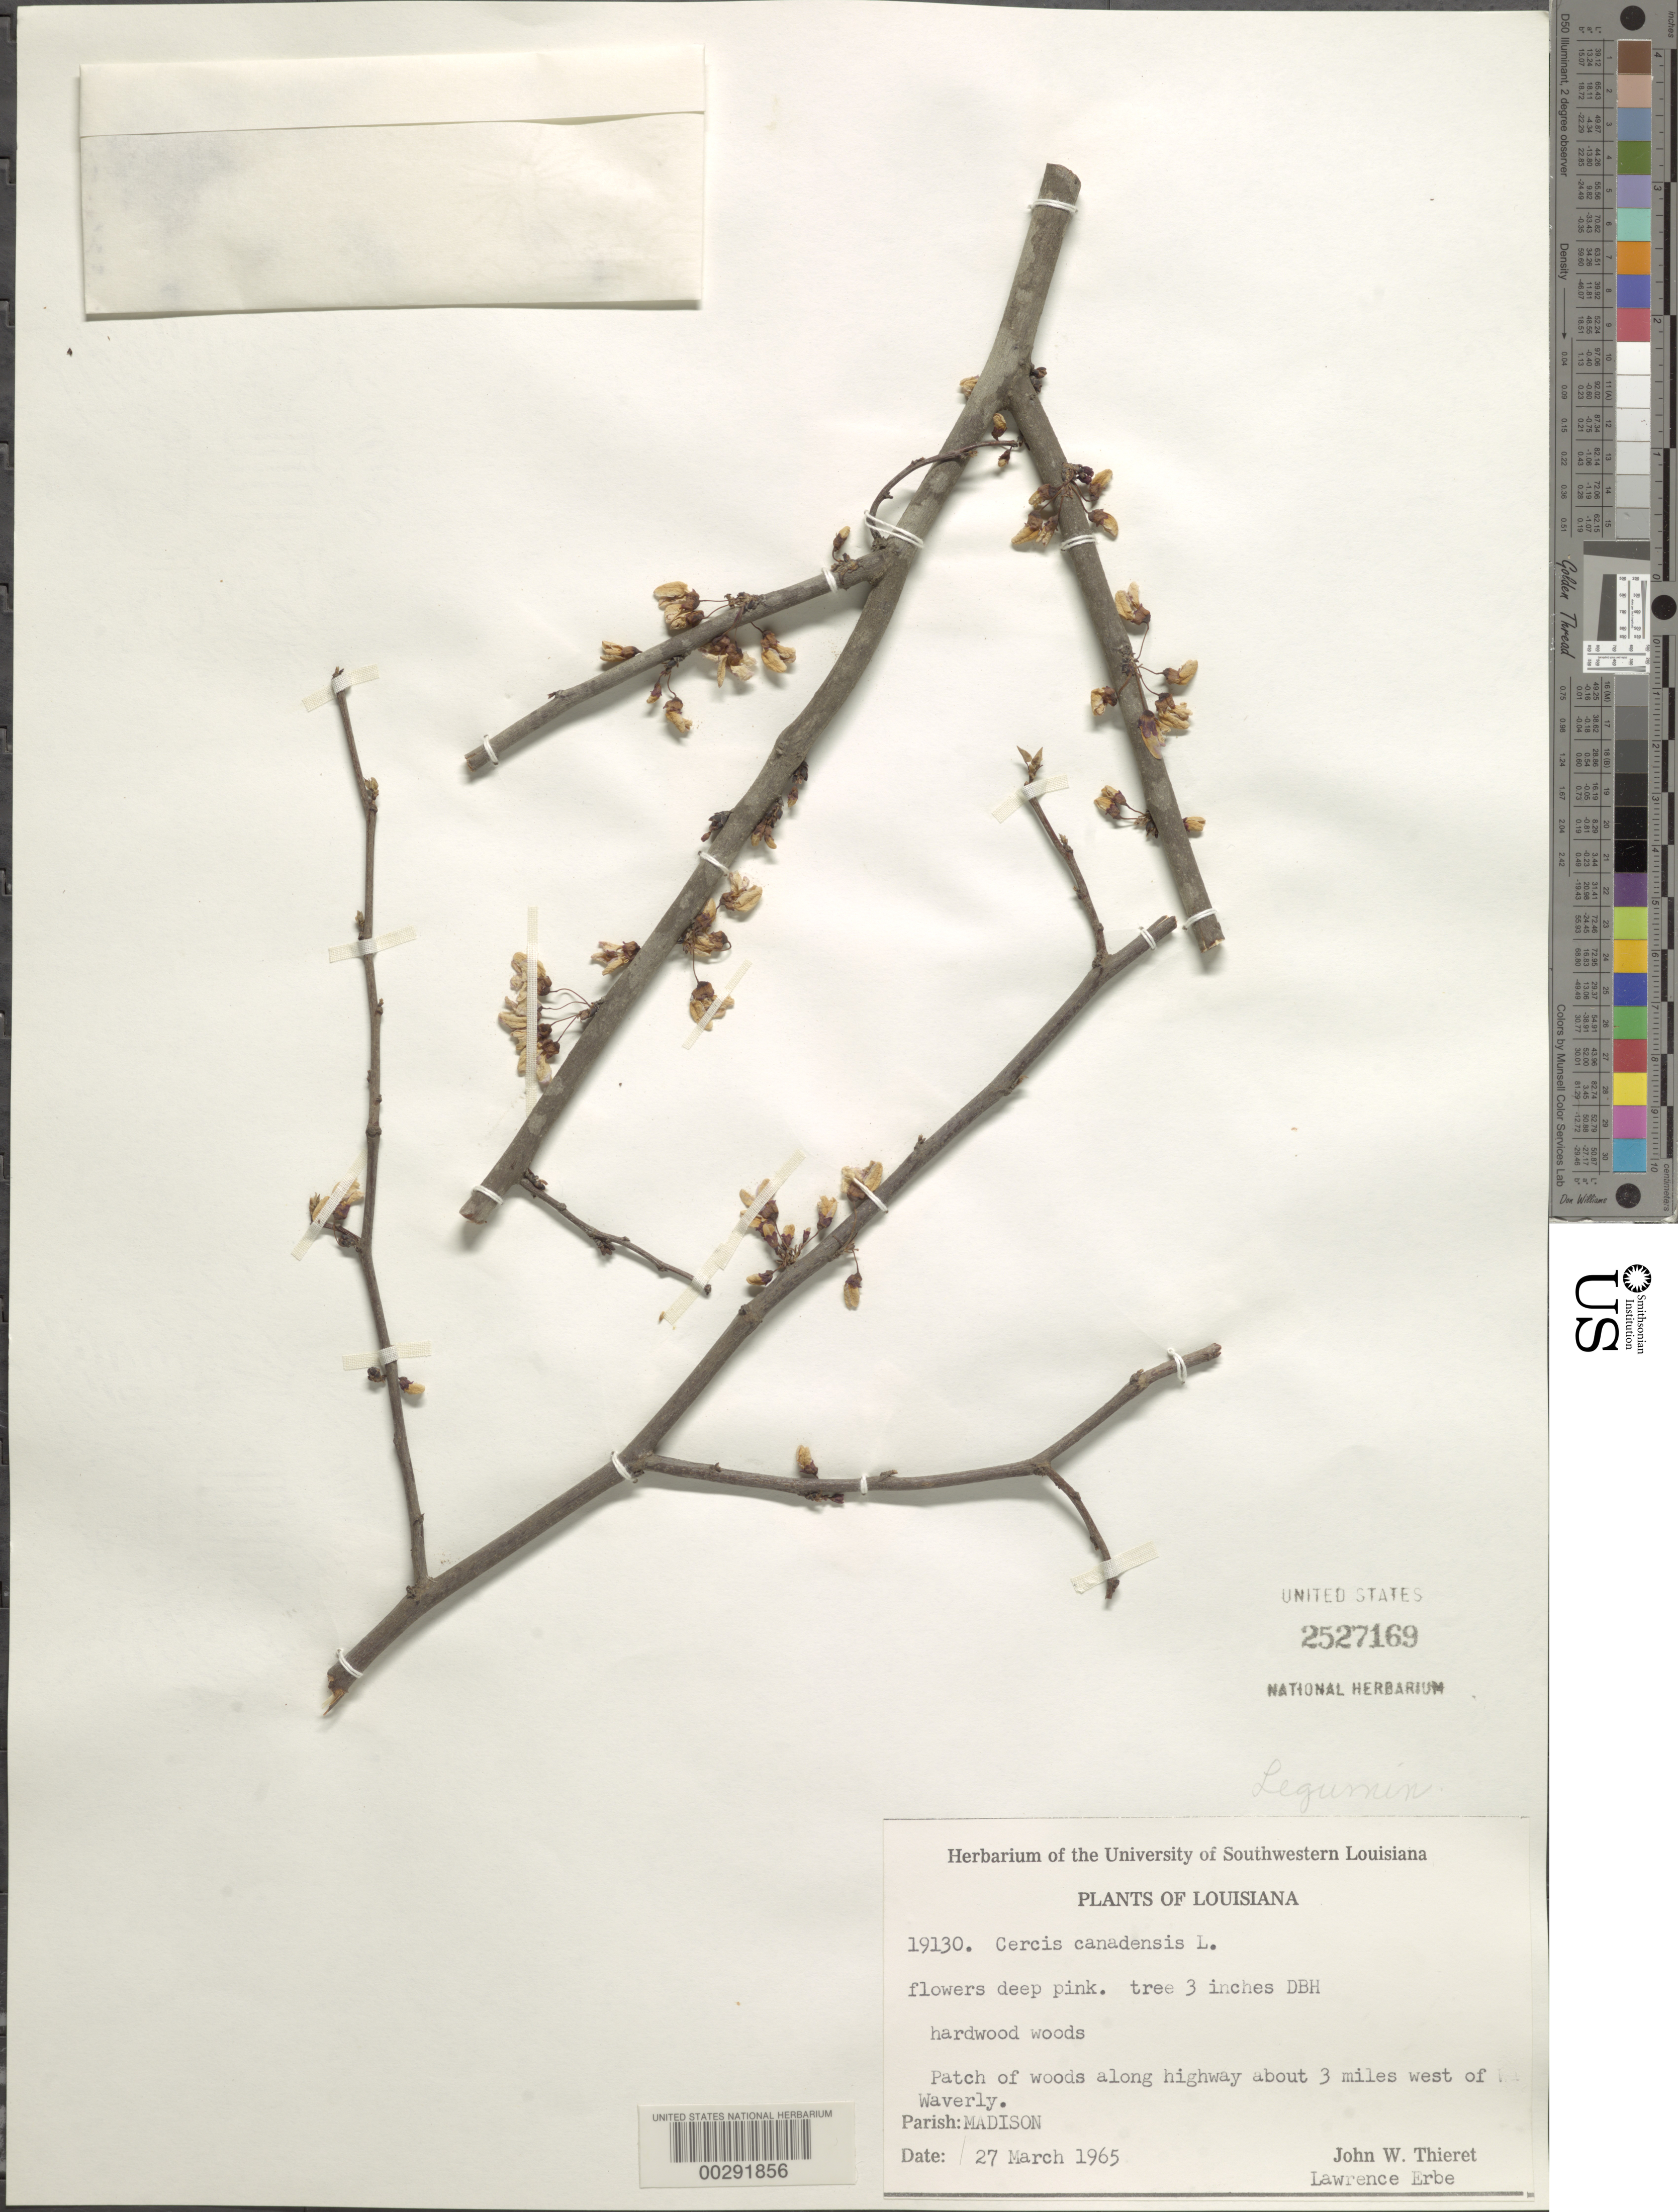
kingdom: Plantae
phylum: Tracheophyta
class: Magnoliopsida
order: Fabales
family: Fabaceae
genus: Cercis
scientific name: Cercis canadensis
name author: L.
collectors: J. W. Thieret & L. Erbe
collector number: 19130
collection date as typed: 27 Mar 1965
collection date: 1965-03-27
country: United States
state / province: Louisiana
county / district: Madison Parish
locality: Along hwy about 3 mi w of waverly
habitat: Patch of woods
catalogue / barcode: US 2527169